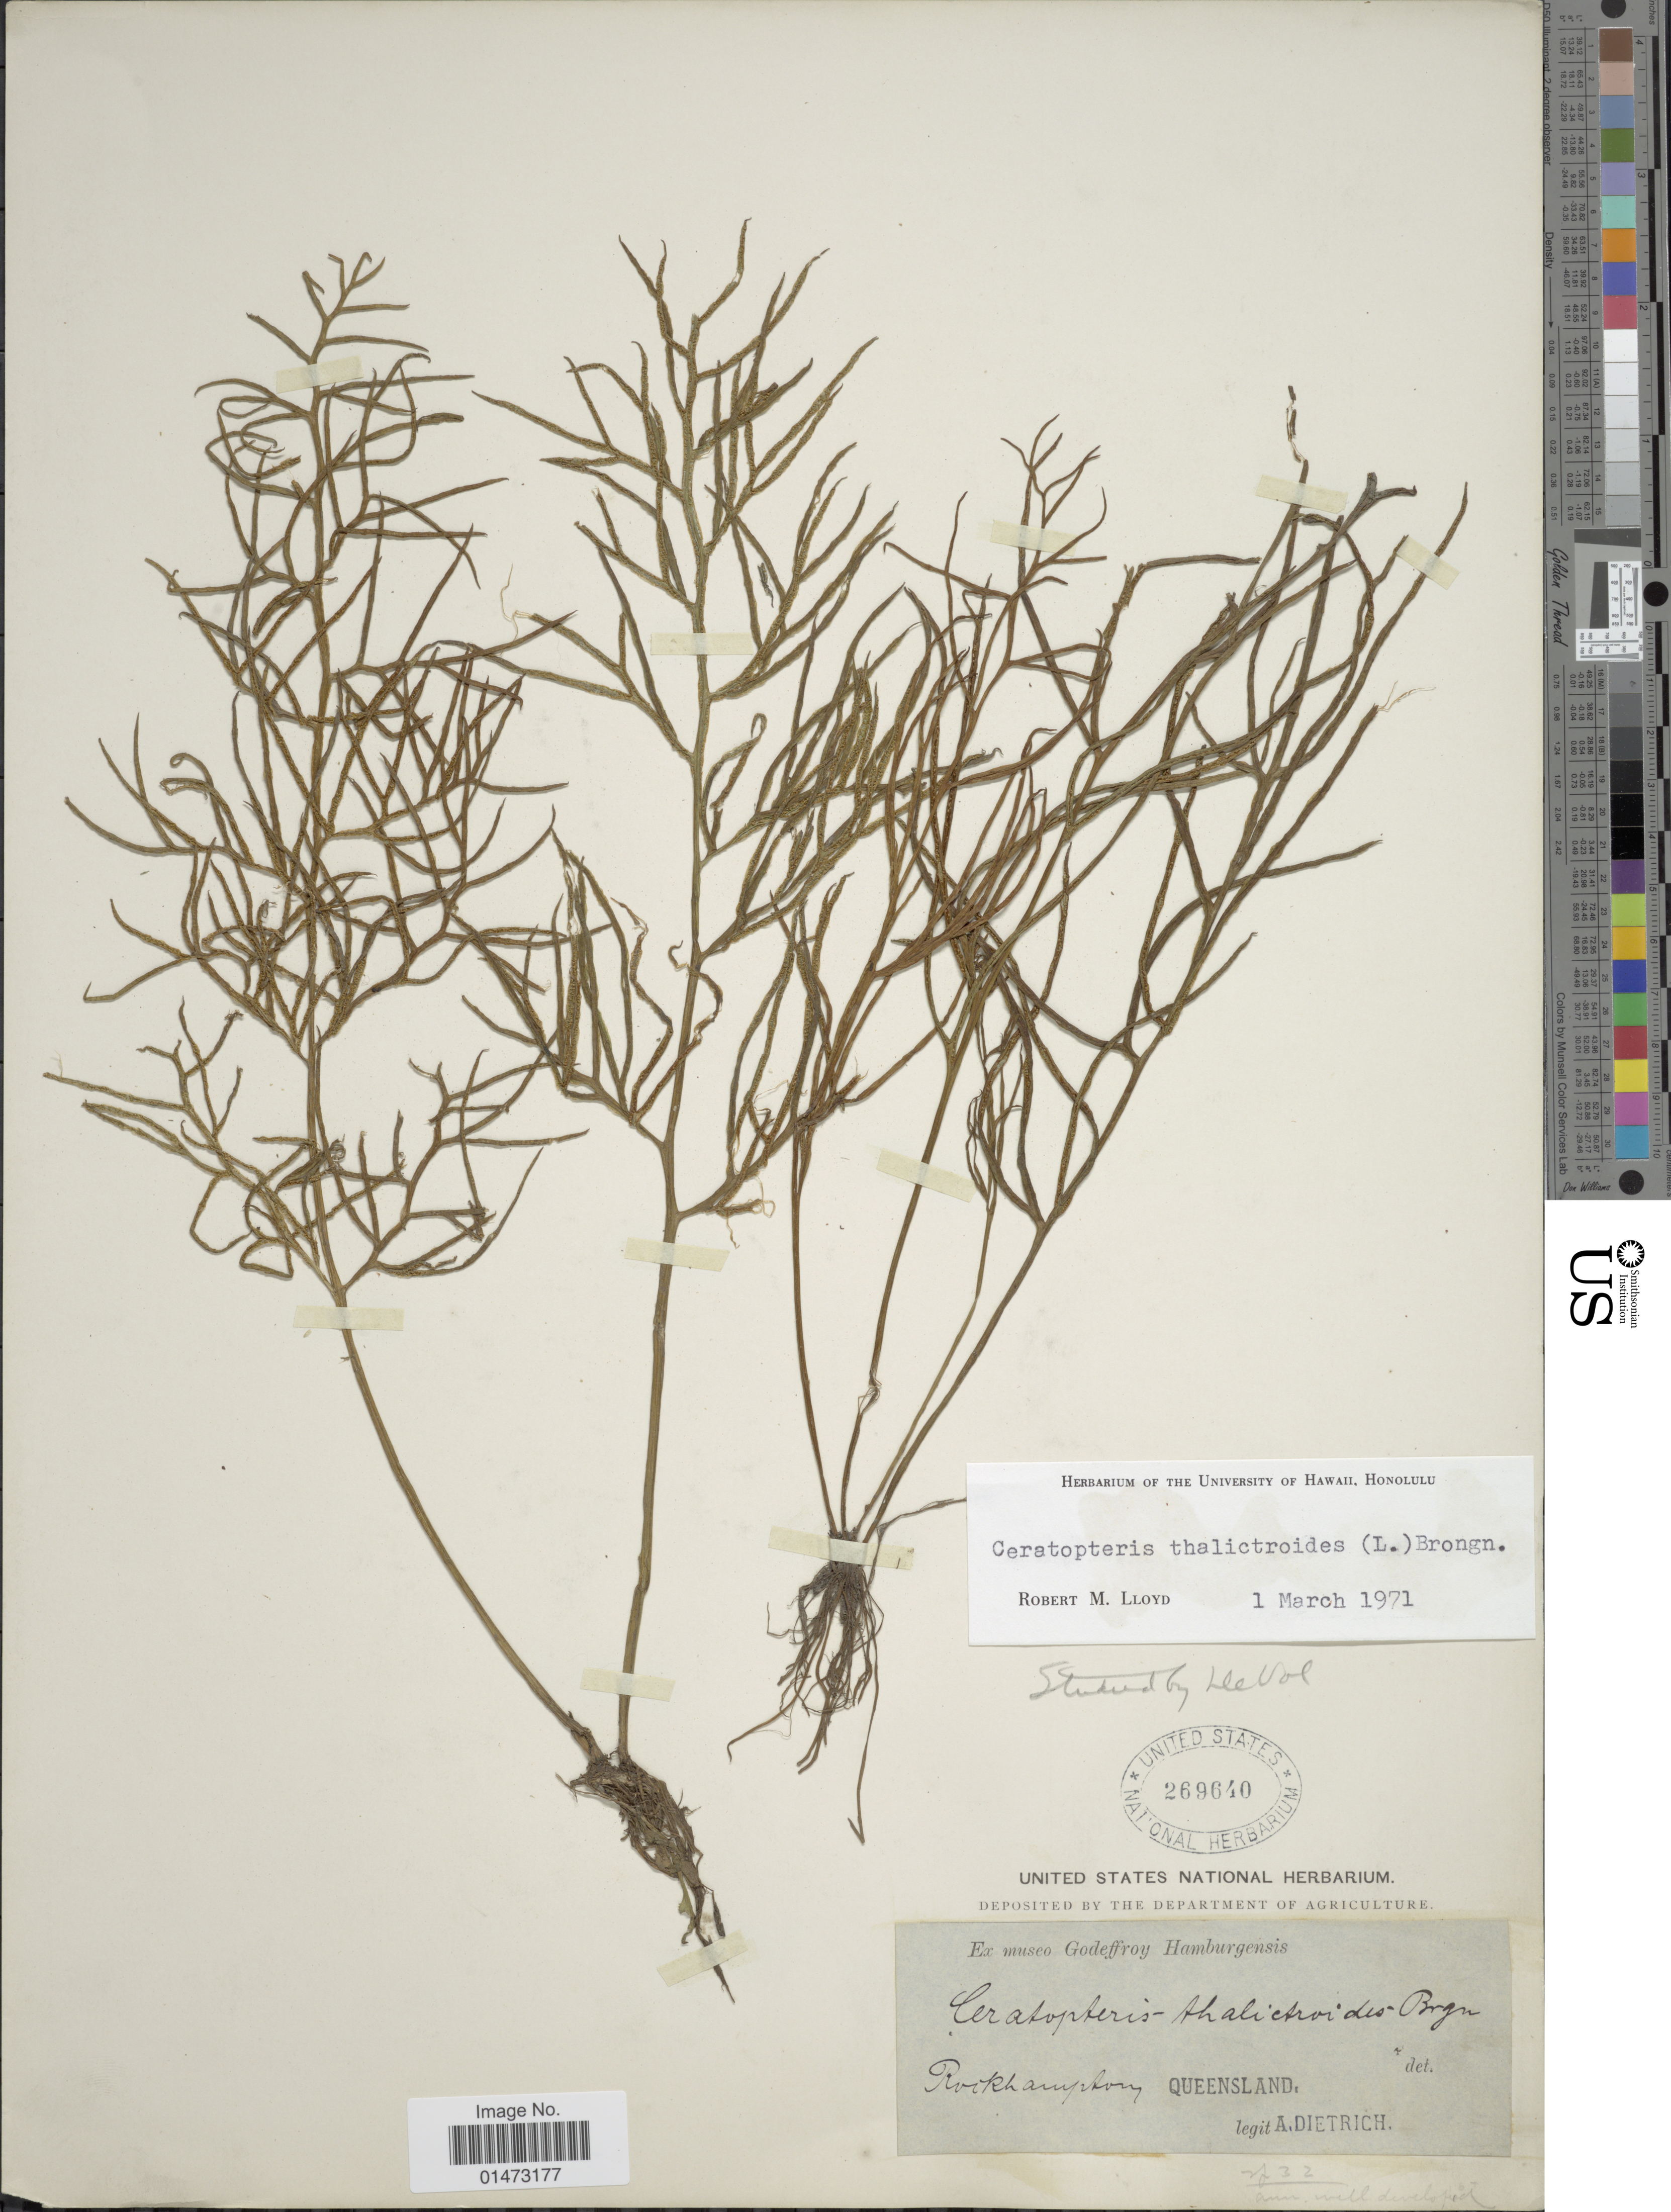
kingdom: Plantae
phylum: Tracheophyta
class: Polypodiopsida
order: Polypodiales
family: Pteridaceae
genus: Ceratopteris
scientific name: Ceratopteris thalictroides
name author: (L.) Brongn.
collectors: A. Dietrich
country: Australia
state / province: Queensland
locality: Rockhampton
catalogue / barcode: US 269640